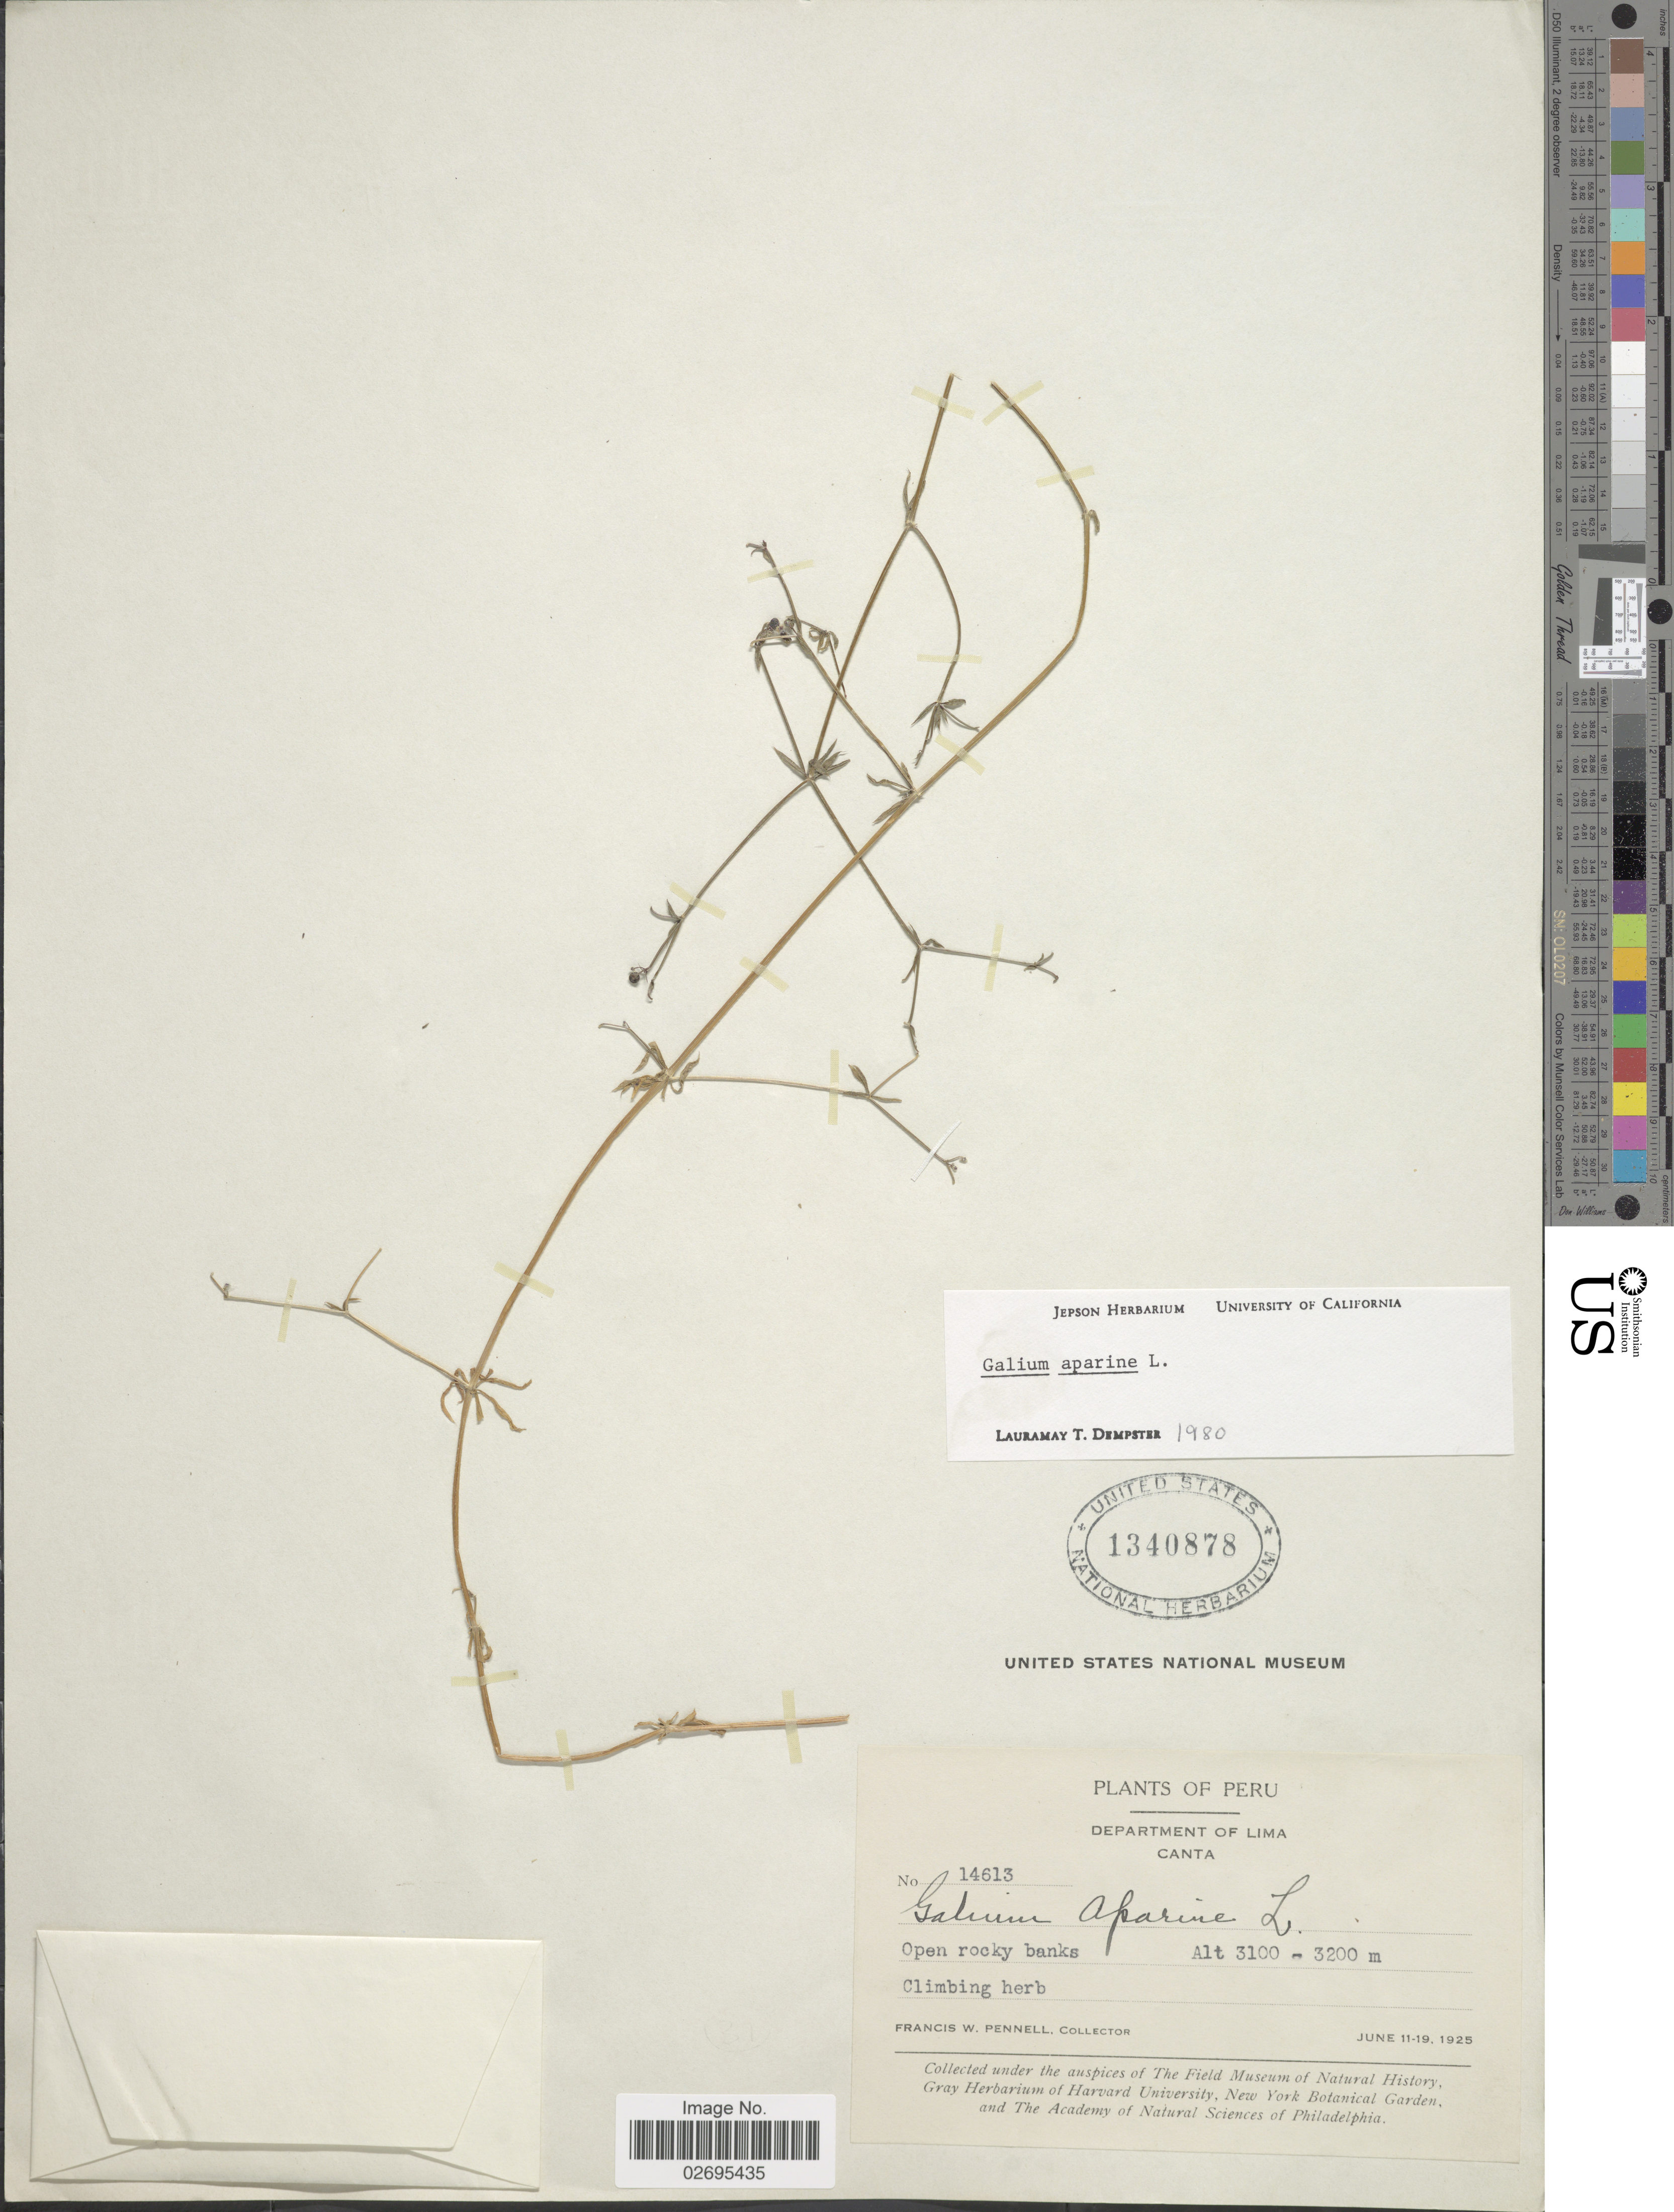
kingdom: Plantae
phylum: Tracheophyta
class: Magnoliopsida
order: Gentianales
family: Rubiaceae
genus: Galium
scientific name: Galium aparine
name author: L.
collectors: F. W. Pennell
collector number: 14613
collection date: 1925-06-11/1925-06-19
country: Peru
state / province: Lima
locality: Department of LIma, Canta, Open rocky banks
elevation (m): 3100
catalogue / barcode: US 1340878